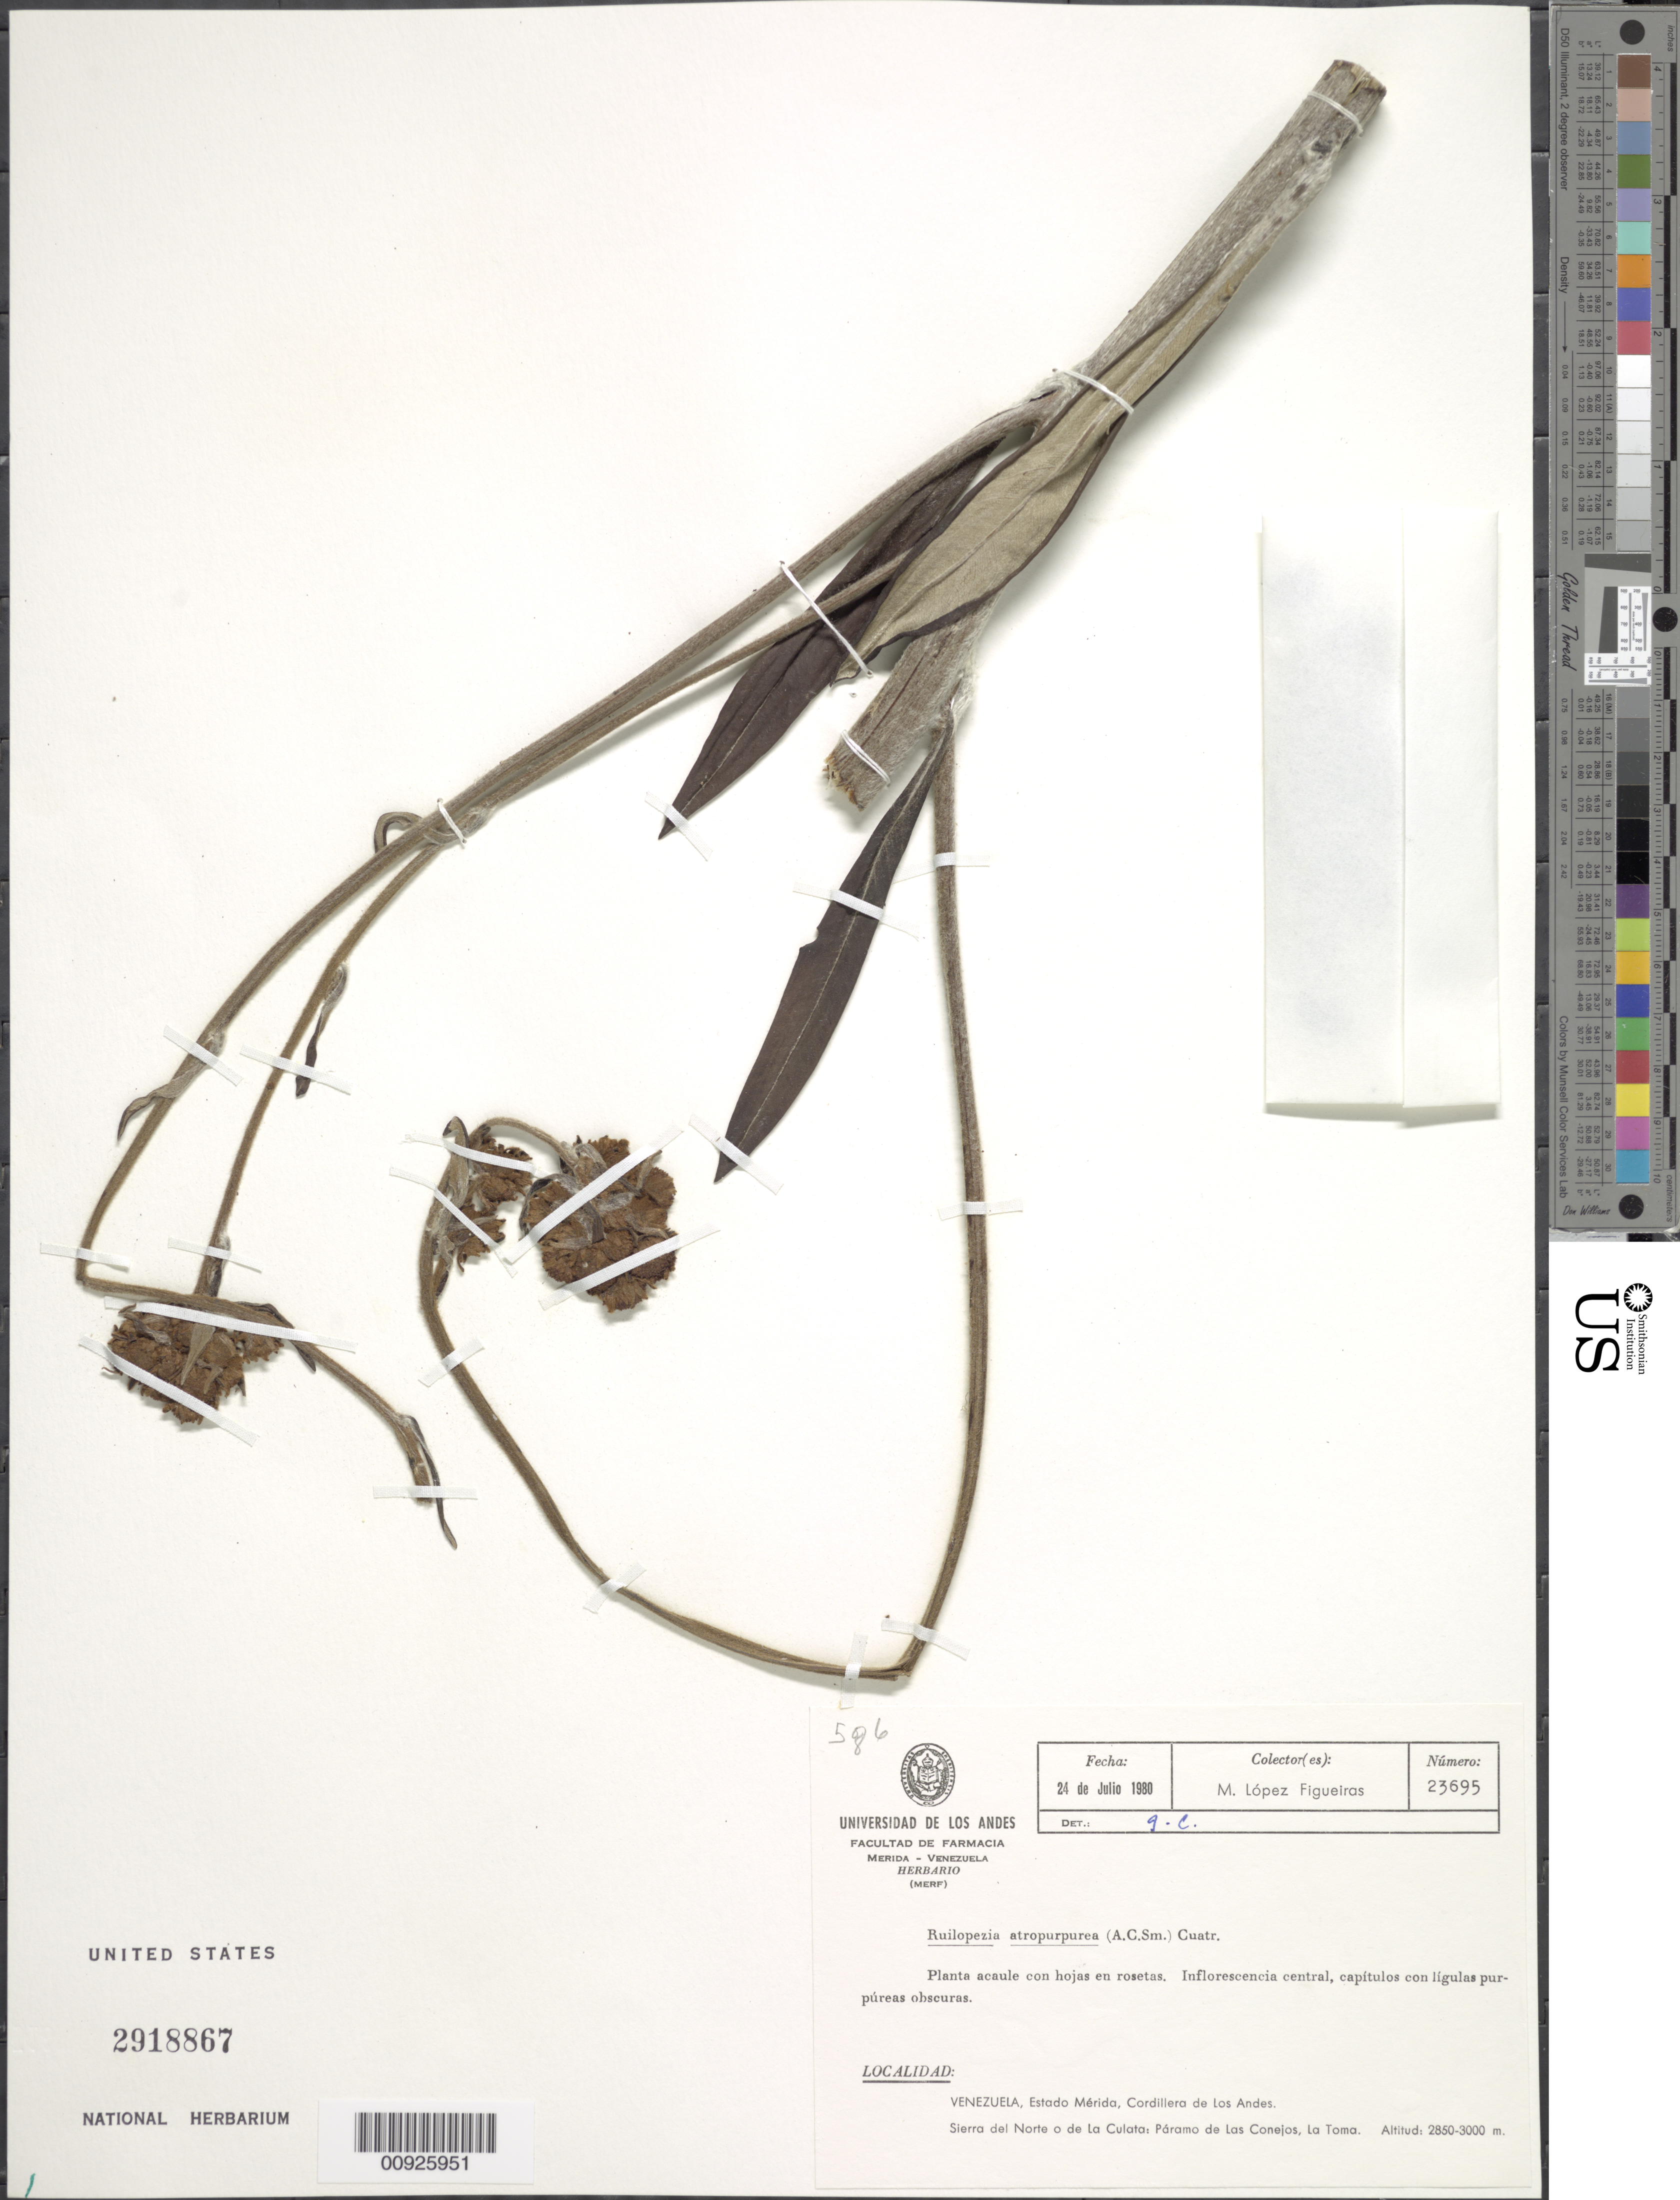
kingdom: Plantae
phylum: Tracheophyta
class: Magnoliopsida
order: Asterales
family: Asteraceae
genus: Ruilopezia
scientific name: Ruilopezia atropurpurea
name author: (A.C. Sm.) Cuatrec.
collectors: M. López Figueiras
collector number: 23695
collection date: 1980-07-24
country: Venezuela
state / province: Mérida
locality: Sierra del Norte o de la Culata; Páramo de los Conejos, La Toma.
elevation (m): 2850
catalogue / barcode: US 2918867